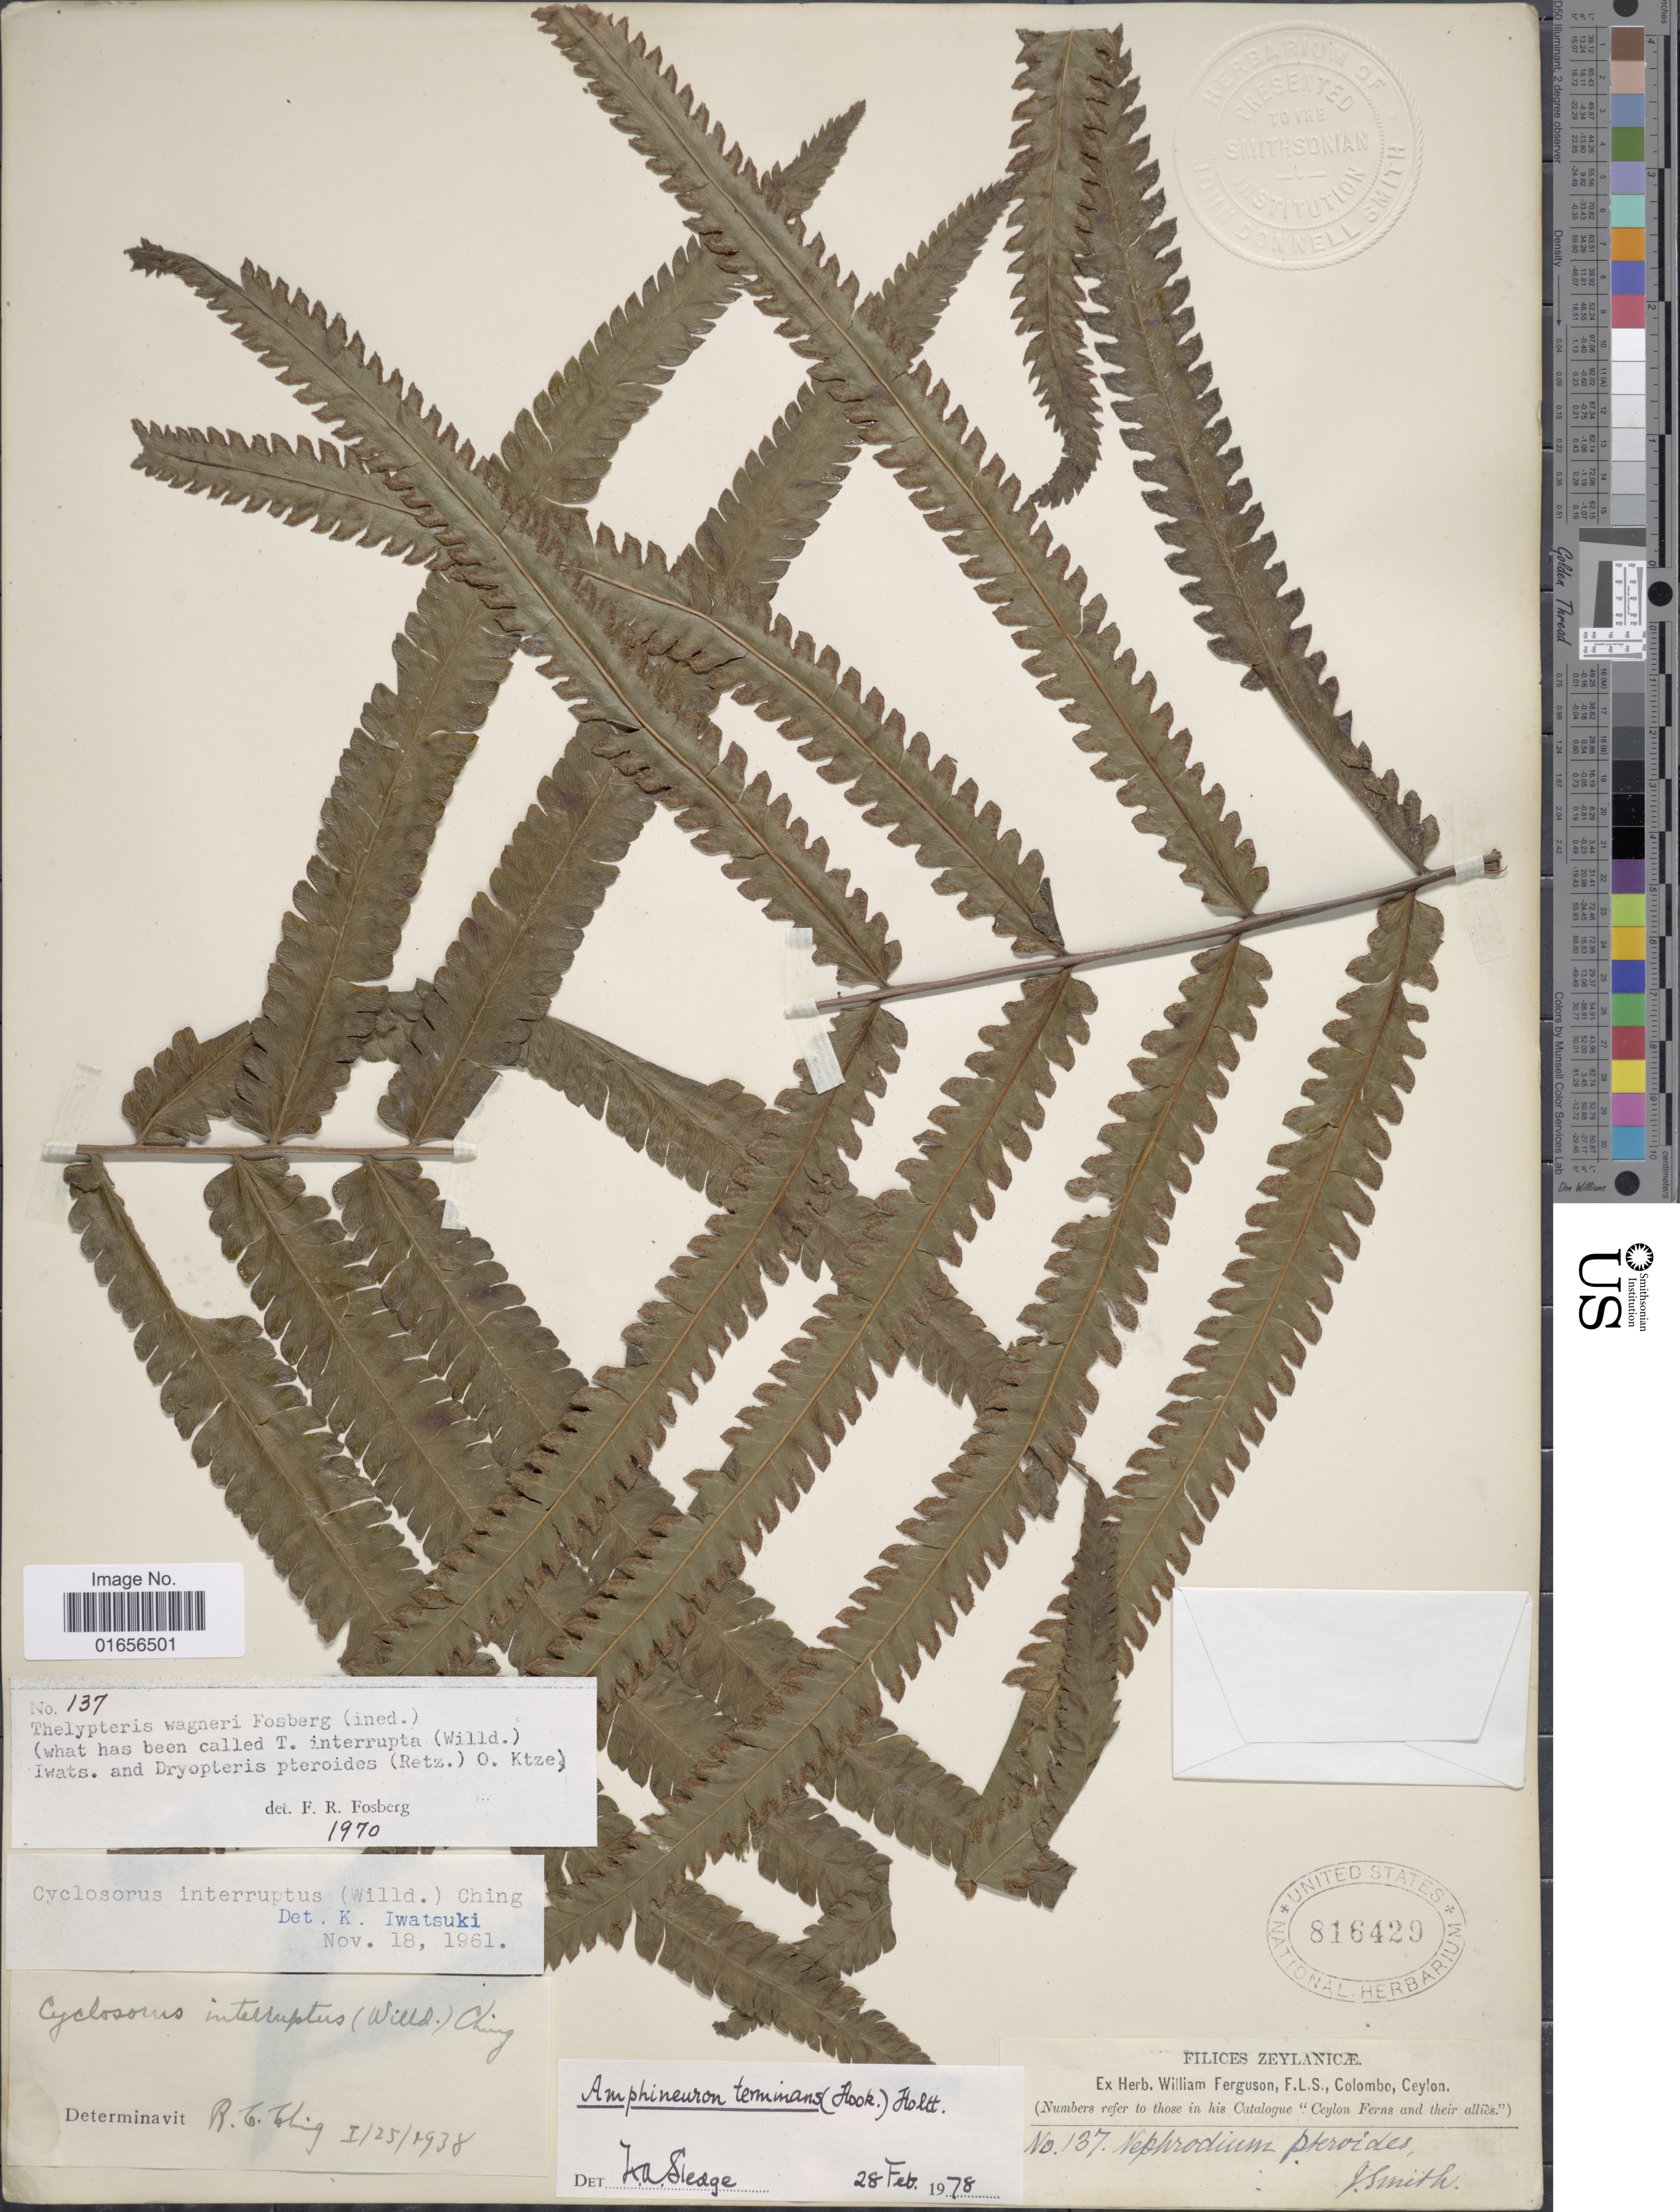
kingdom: Plantae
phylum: Tracheophyta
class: Polypodiopsida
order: Polypodiales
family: Thelypteridaceae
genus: Amphineuron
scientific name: Amphineuron terminans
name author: (J. Sm. ex Hook.) Holttum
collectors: G. Smith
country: Sri Lanka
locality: Zeylanicae, Ceylon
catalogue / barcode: US 816429